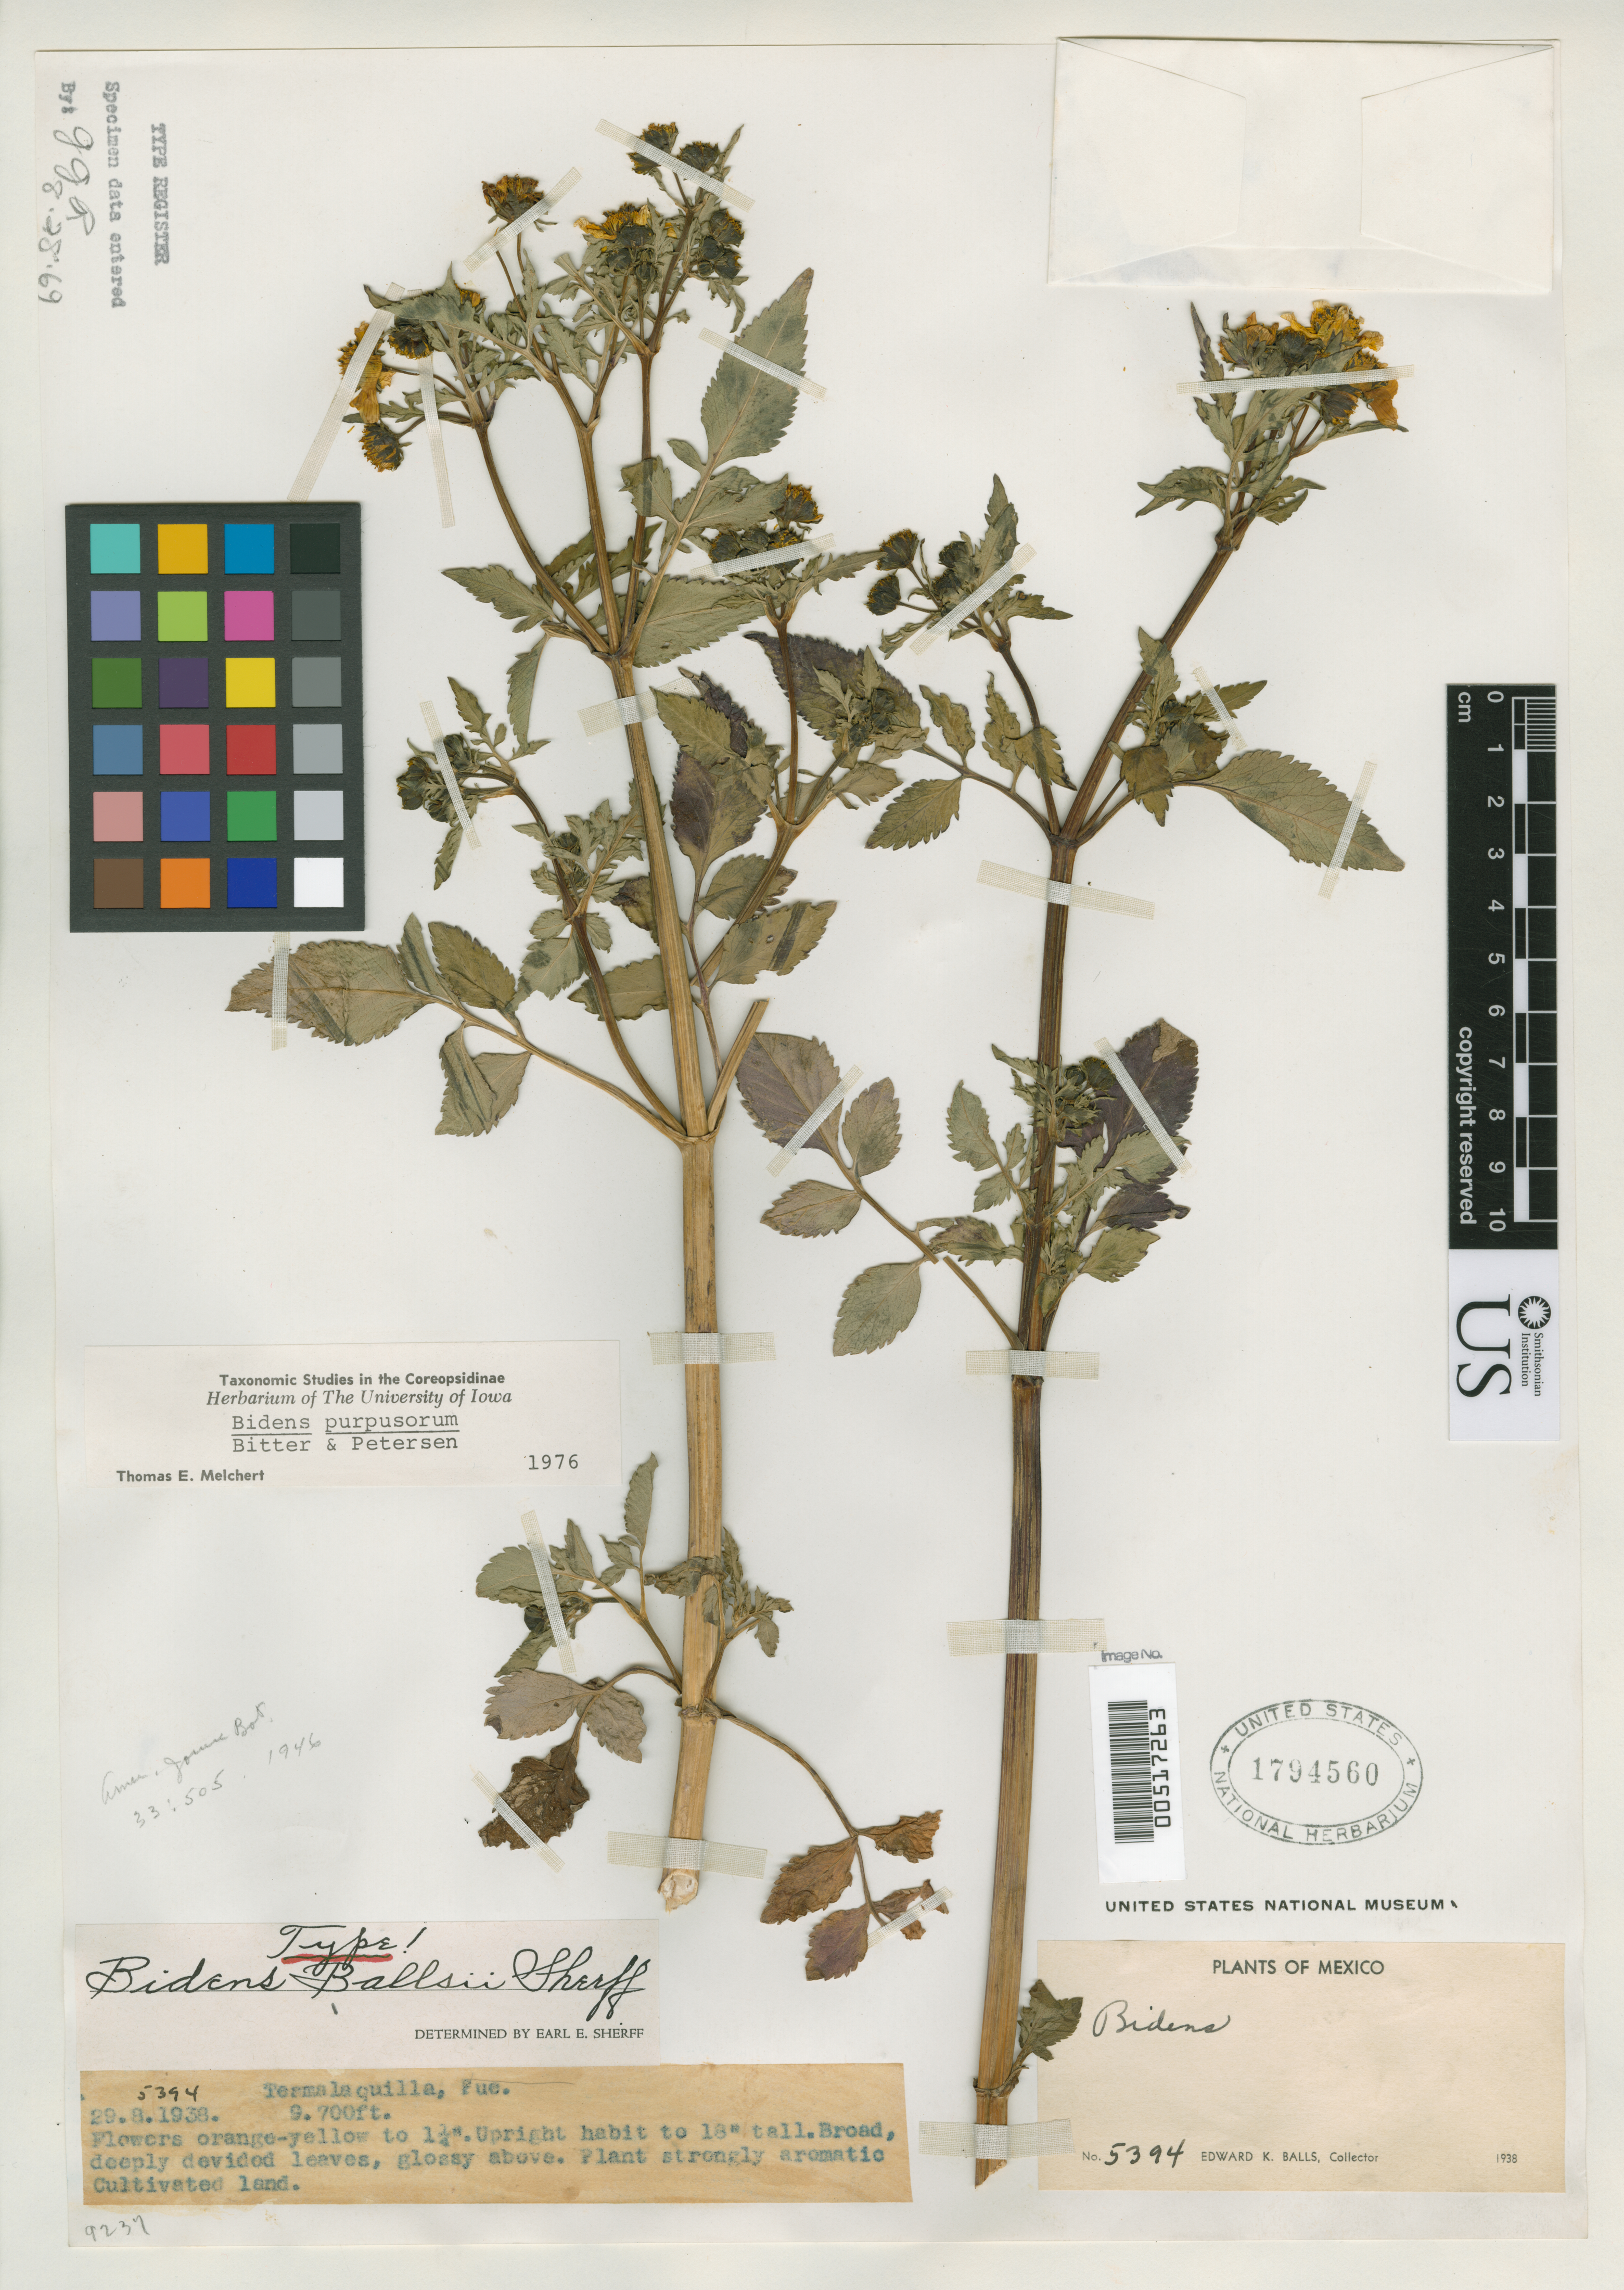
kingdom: Plantae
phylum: Tracheophyta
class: Magnoliopsida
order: Asterales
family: Asteraceae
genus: Bidens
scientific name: Bidens ballsii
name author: Sherff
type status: Holotype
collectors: E. K. Balls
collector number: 5394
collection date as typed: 29 Aug 1938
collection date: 1938-08-29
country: Mexico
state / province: Puebla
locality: Termalaquilla.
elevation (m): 2957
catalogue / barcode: US 1794560